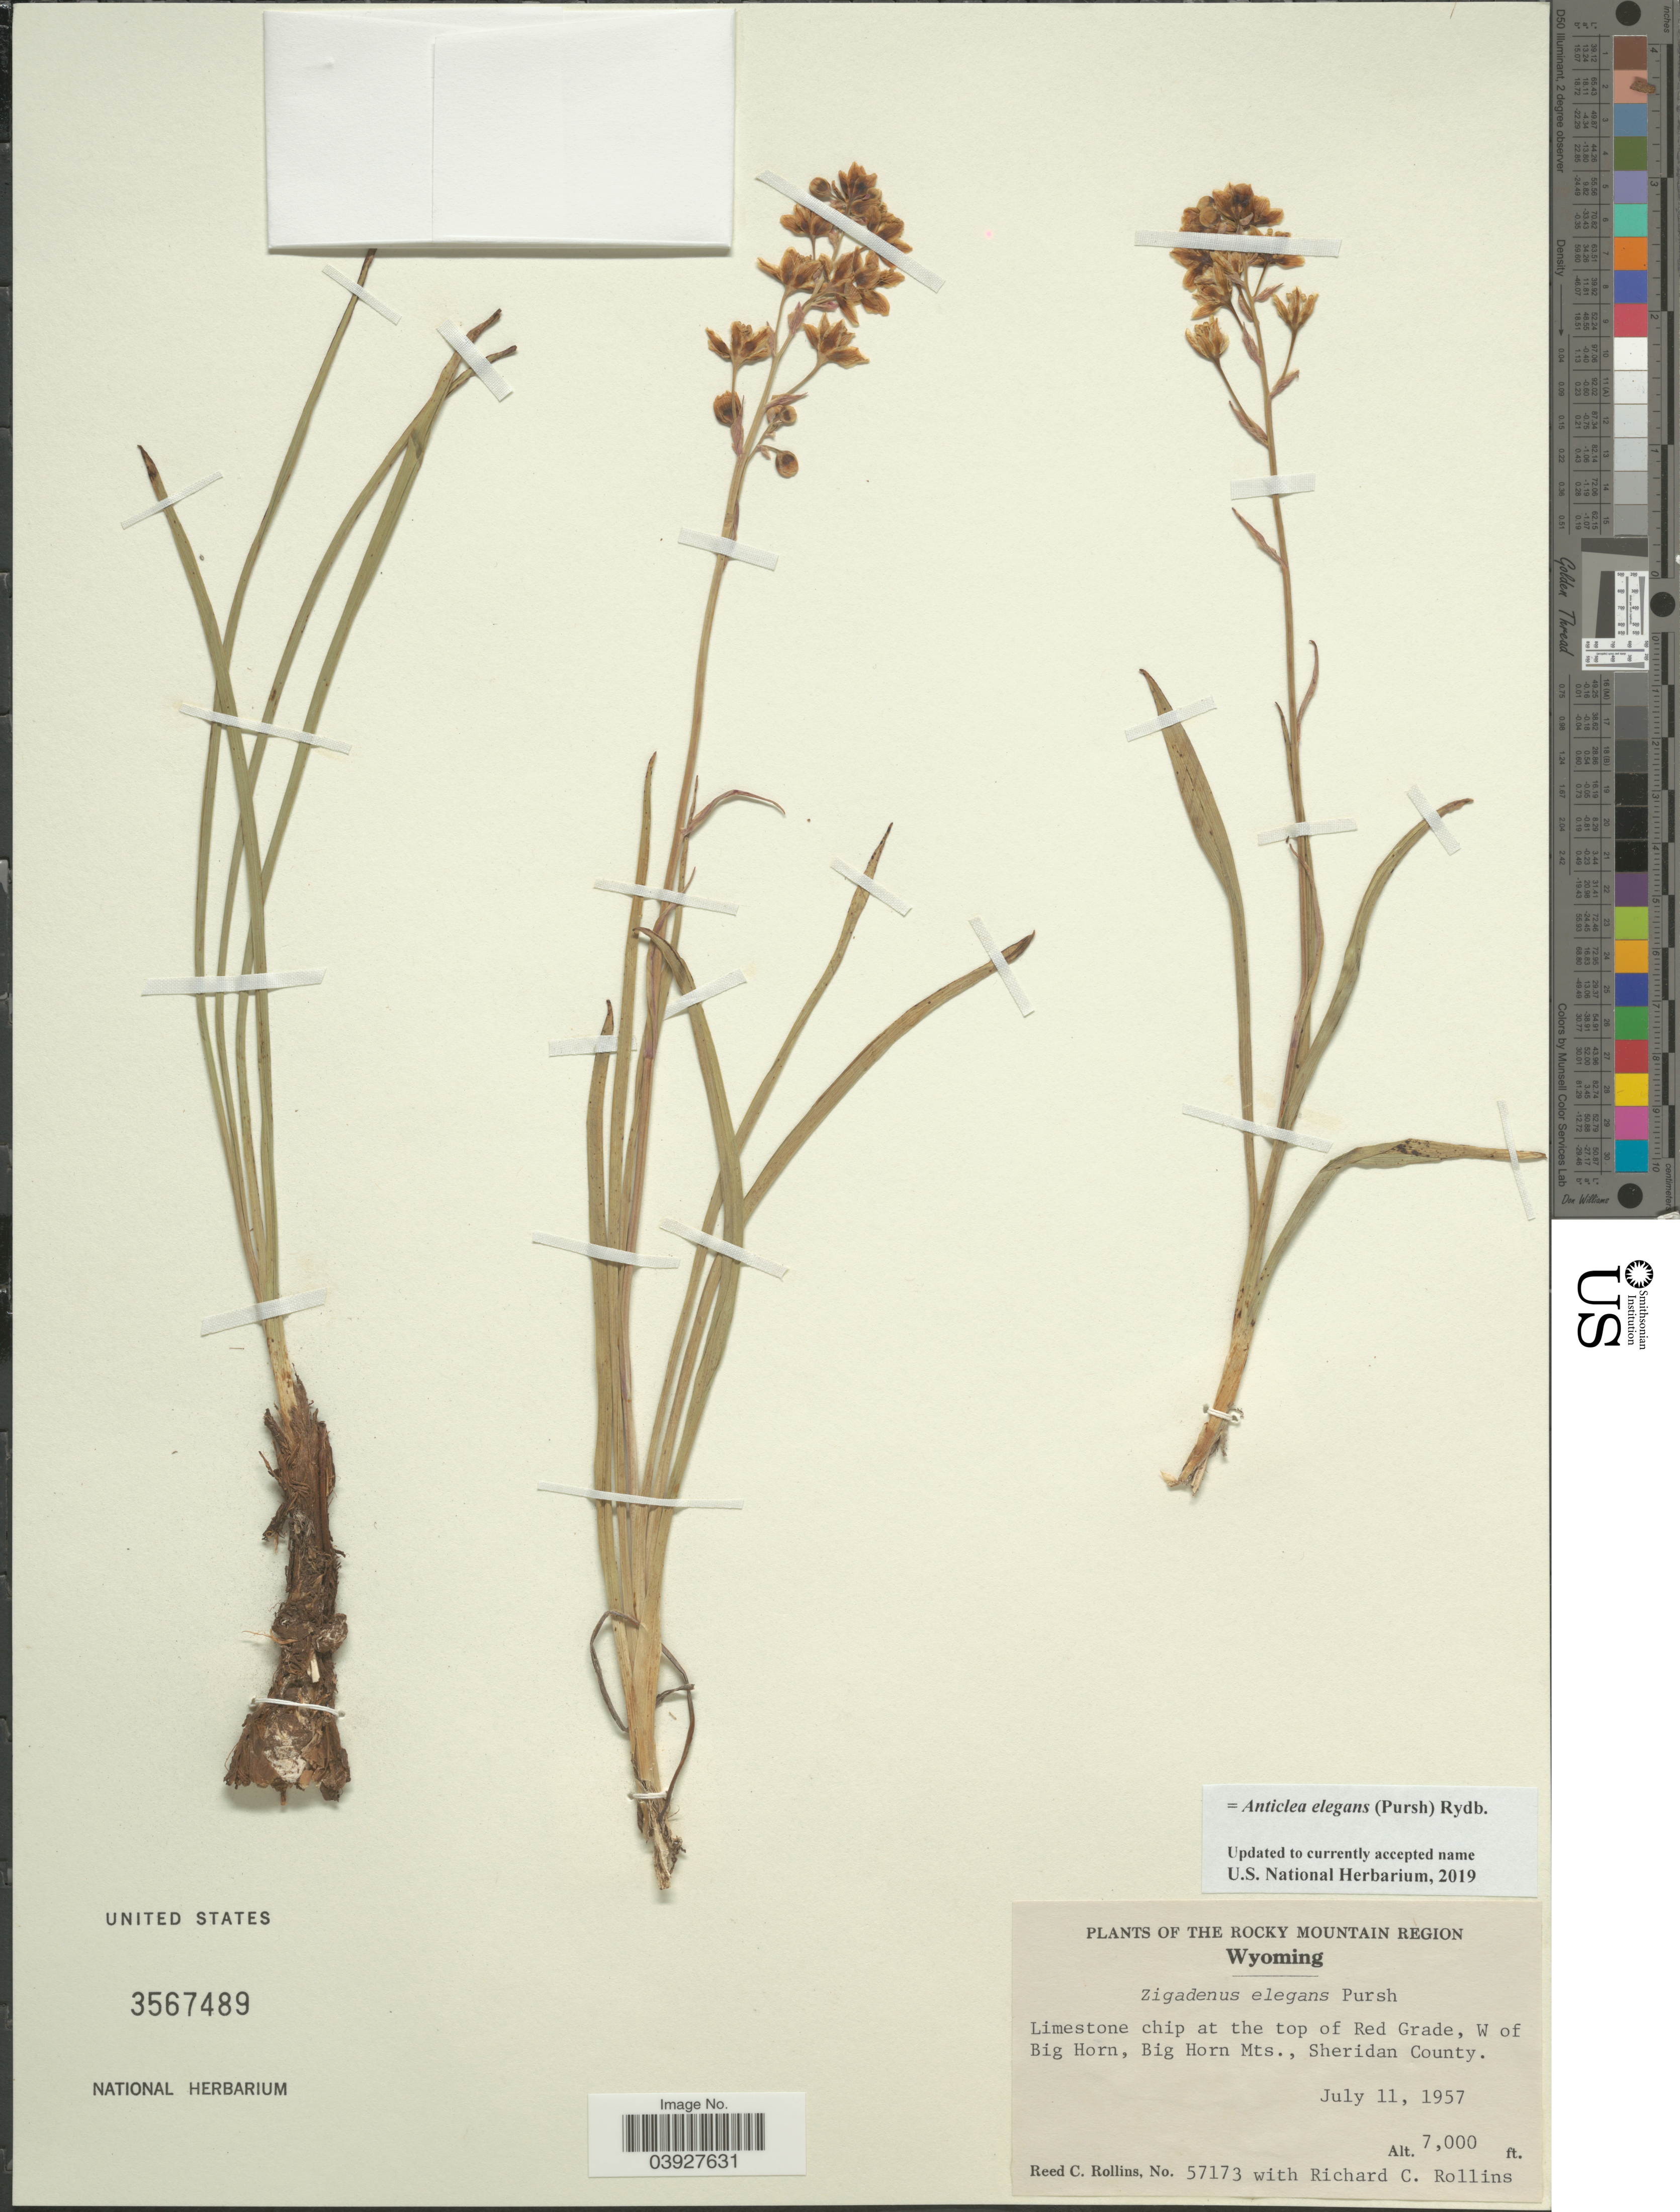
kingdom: Plantae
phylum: Tracheophyta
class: Liliopsida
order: Liliales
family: Melanthiaceae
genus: Anticlea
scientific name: Anticlea elegans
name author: (Pursh) Rydb.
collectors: R. C. Rollins & R. C. Rollins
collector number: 57173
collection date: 1957-07-11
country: United States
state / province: Wyoming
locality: Rocky Mountain Region. Limestone chip at the top of Red Grade, W of Big Horn, Big Horn Mts., Sheridan County.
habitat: limestone chip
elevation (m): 2134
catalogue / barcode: US 3567489